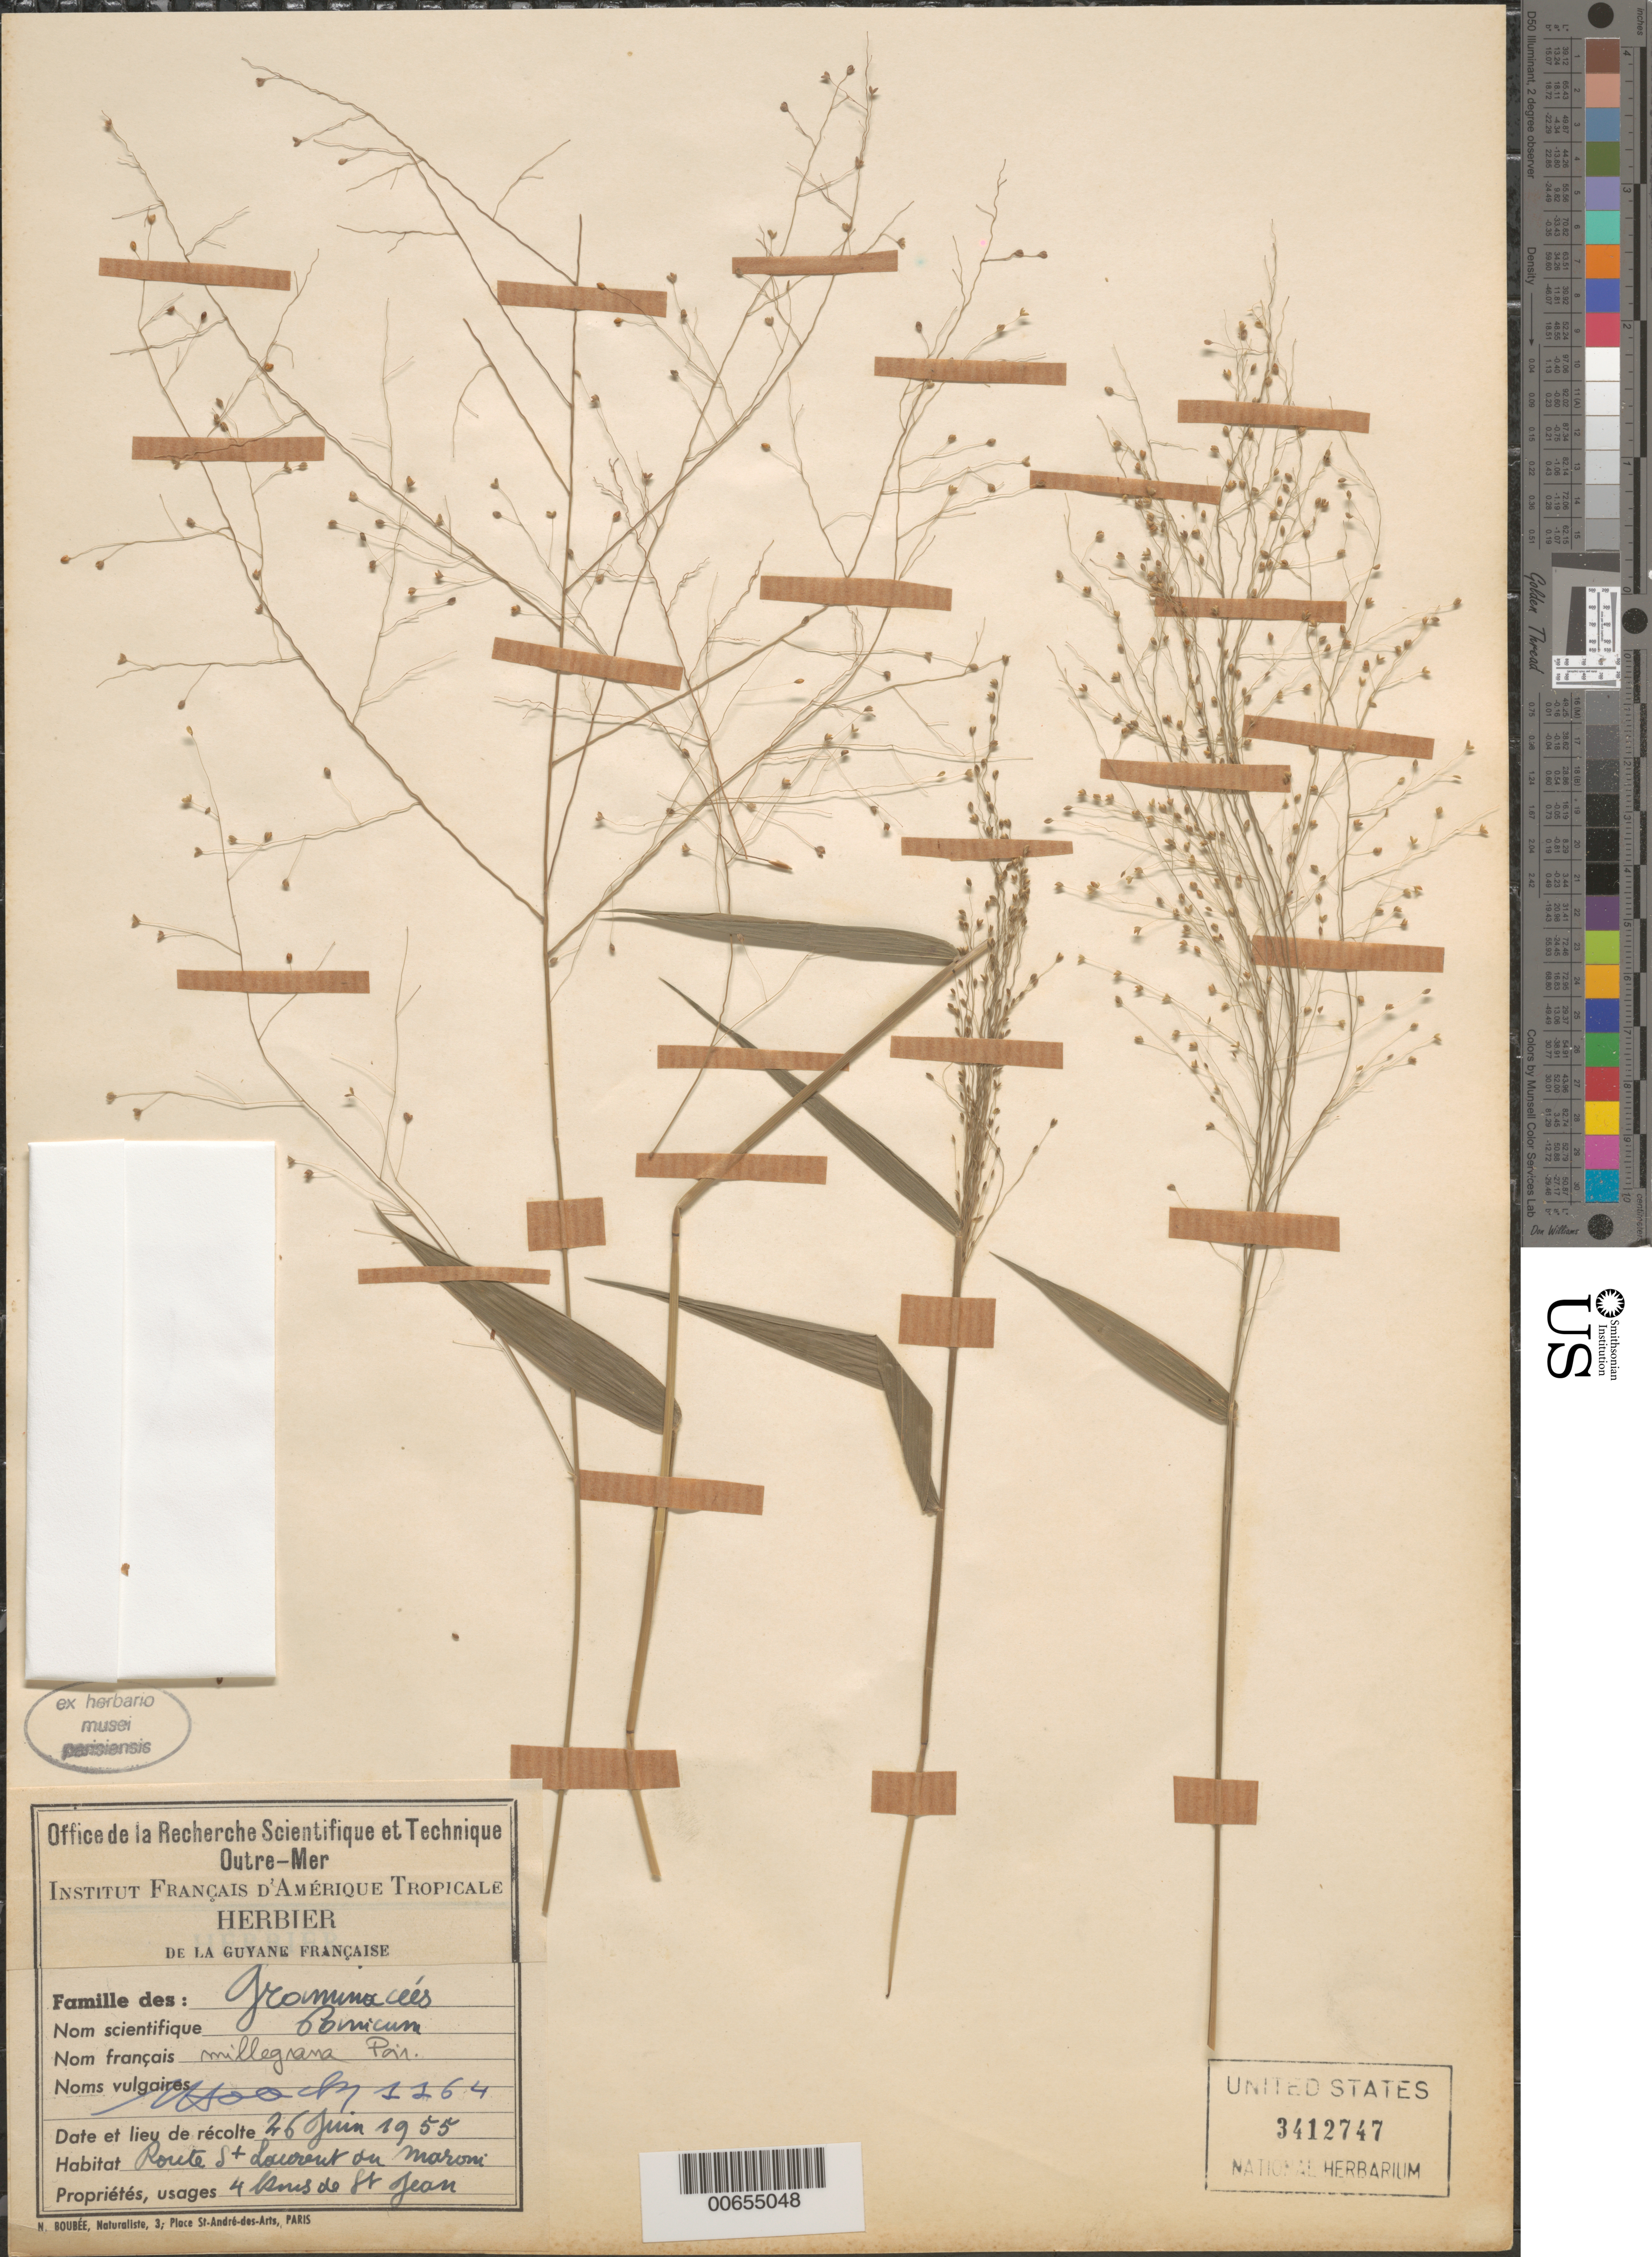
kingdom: Plantae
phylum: Tracheophyta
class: Liliopsida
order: Poales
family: Poaceae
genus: Panicum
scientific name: Panicum millegrana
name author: Poir.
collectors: J. Hoock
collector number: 1164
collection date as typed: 26-Jun-55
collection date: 1955-06-26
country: French Guiana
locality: Route de Saint Laurent du Maroni, 4 km de Saint Jean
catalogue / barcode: US 3412747